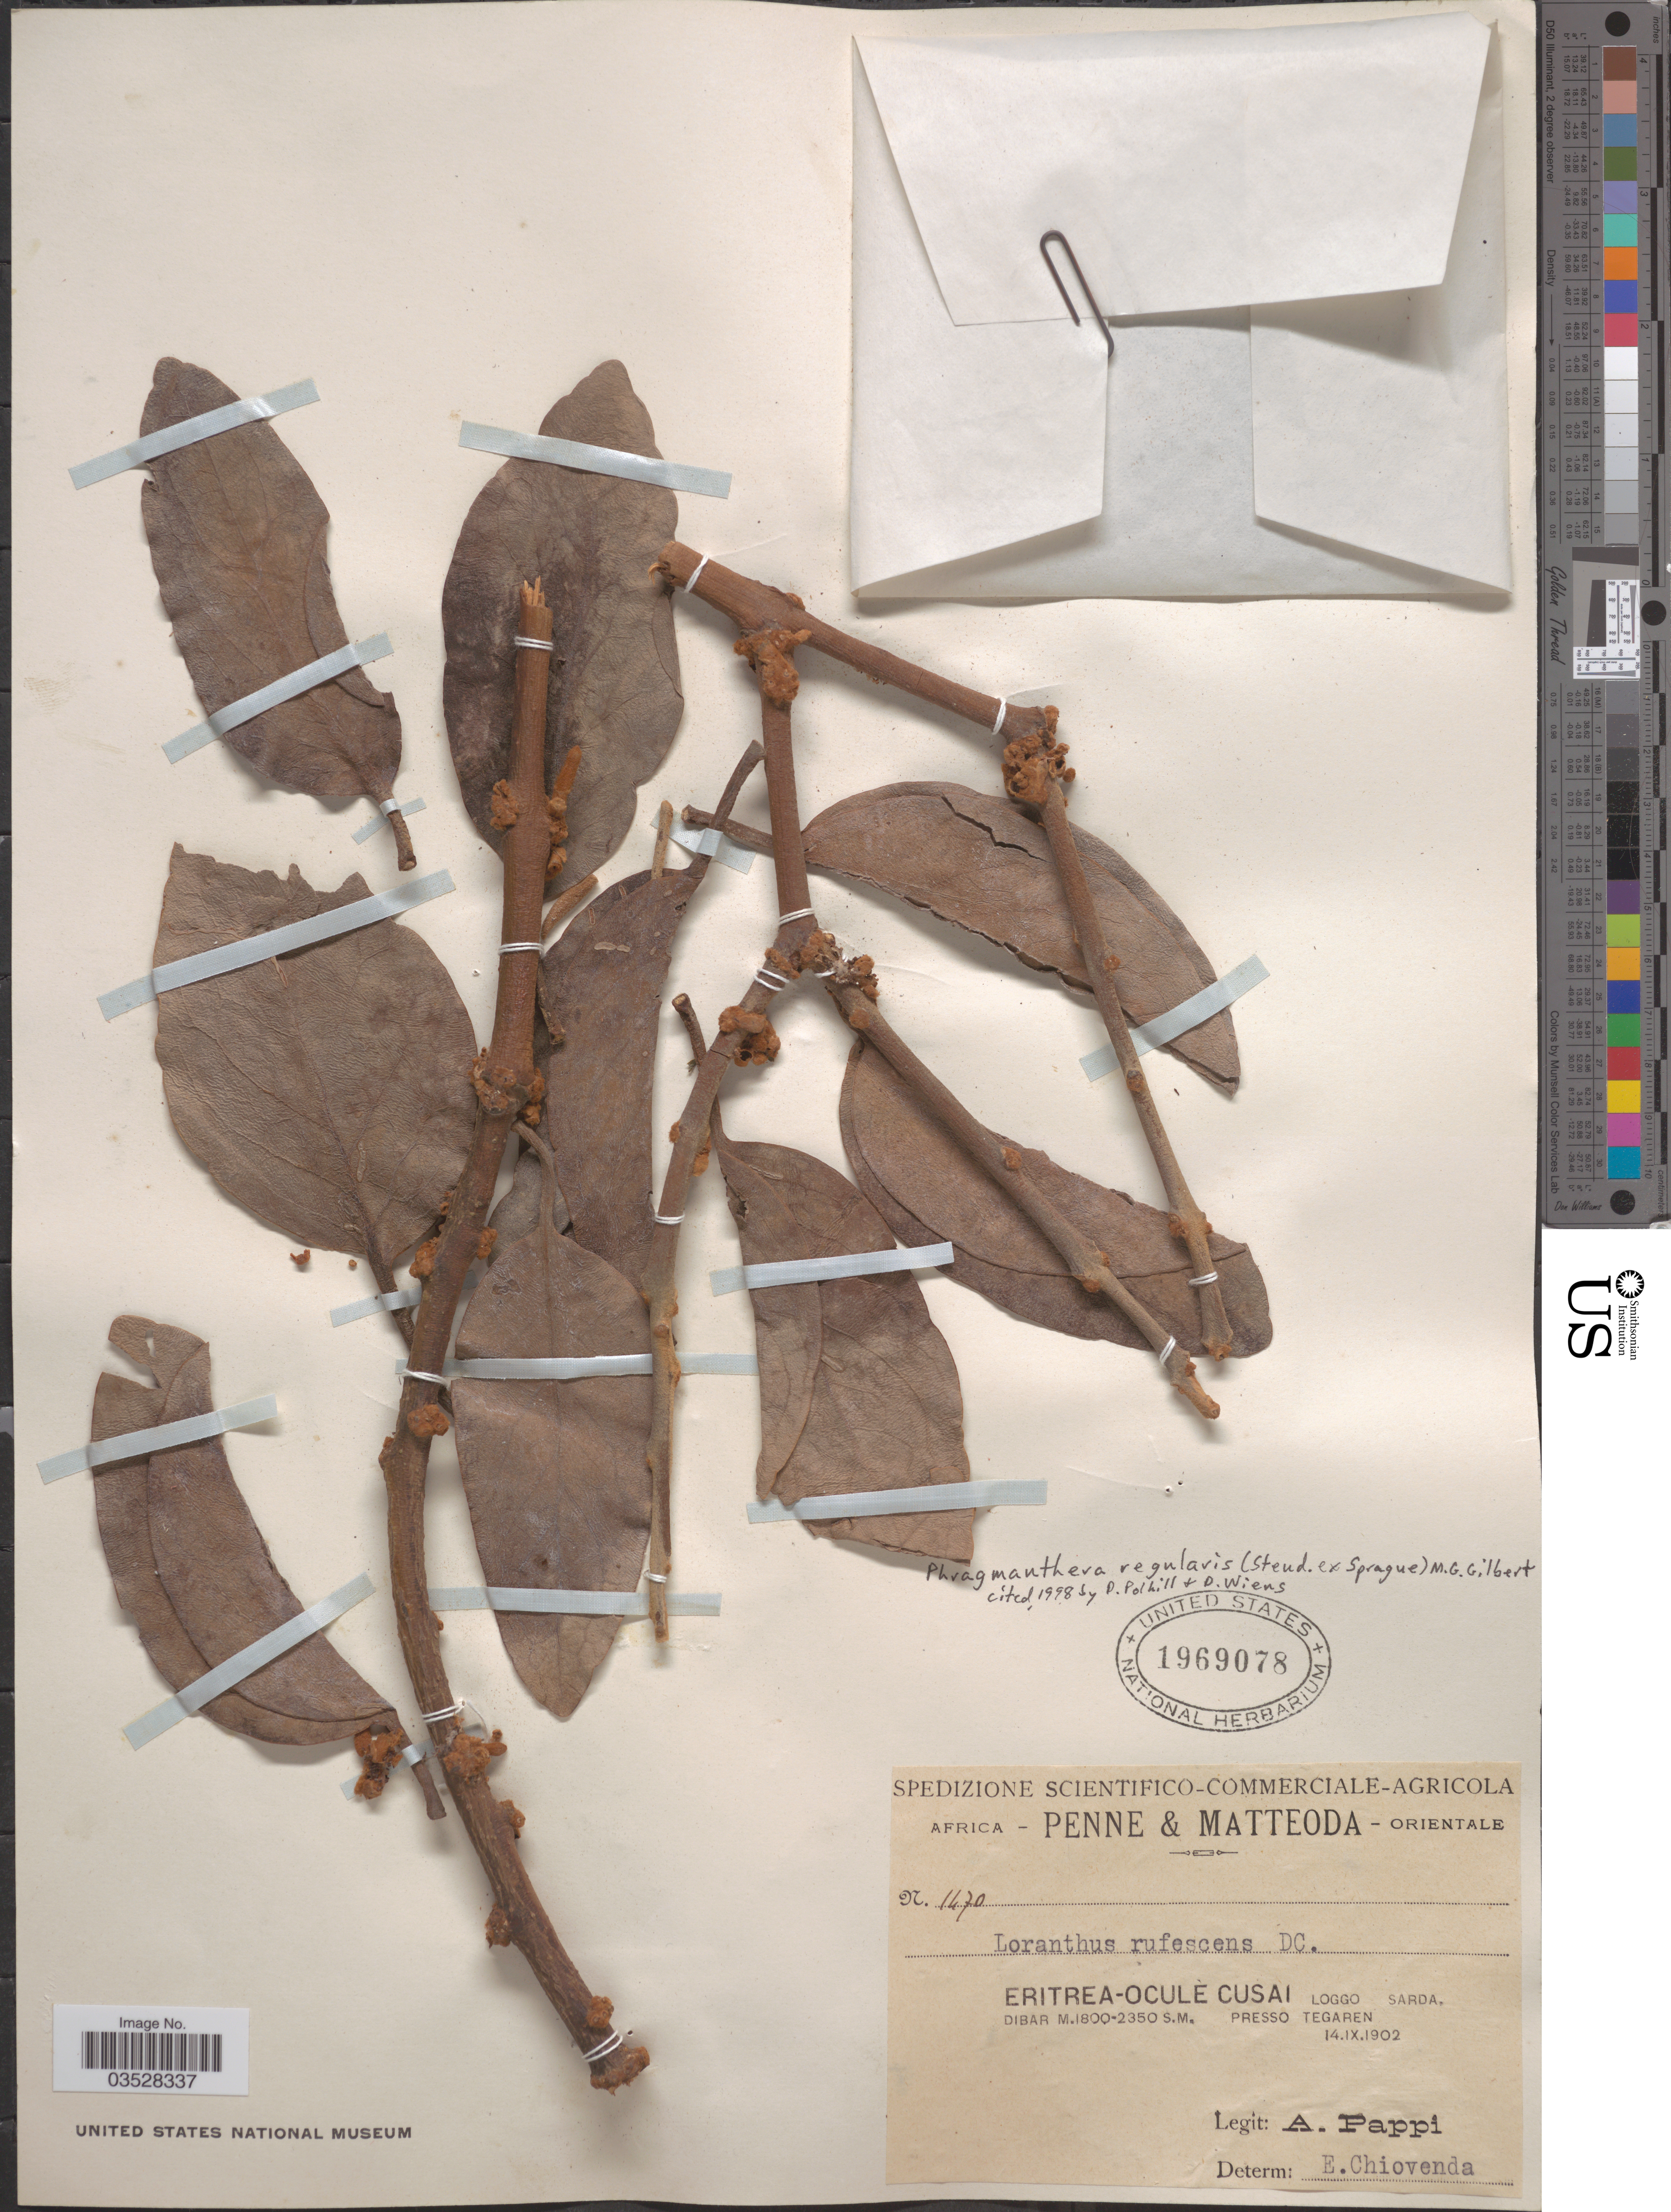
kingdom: Plantae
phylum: Tracheophyta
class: Magnoliopsida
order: Santalales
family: Loranthaceae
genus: Phragmanthera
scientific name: Phragmanthera regularis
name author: (Steud. ex Sprague) M.G. Gilbert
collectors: A. Pappi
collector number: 1470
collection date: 1902-09-14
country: Eritrea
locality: Eritrea-Oculè Cusai. Loggo Sarda Dibar. Presso Tegaren.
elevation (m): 1800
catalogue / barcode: US 1969078